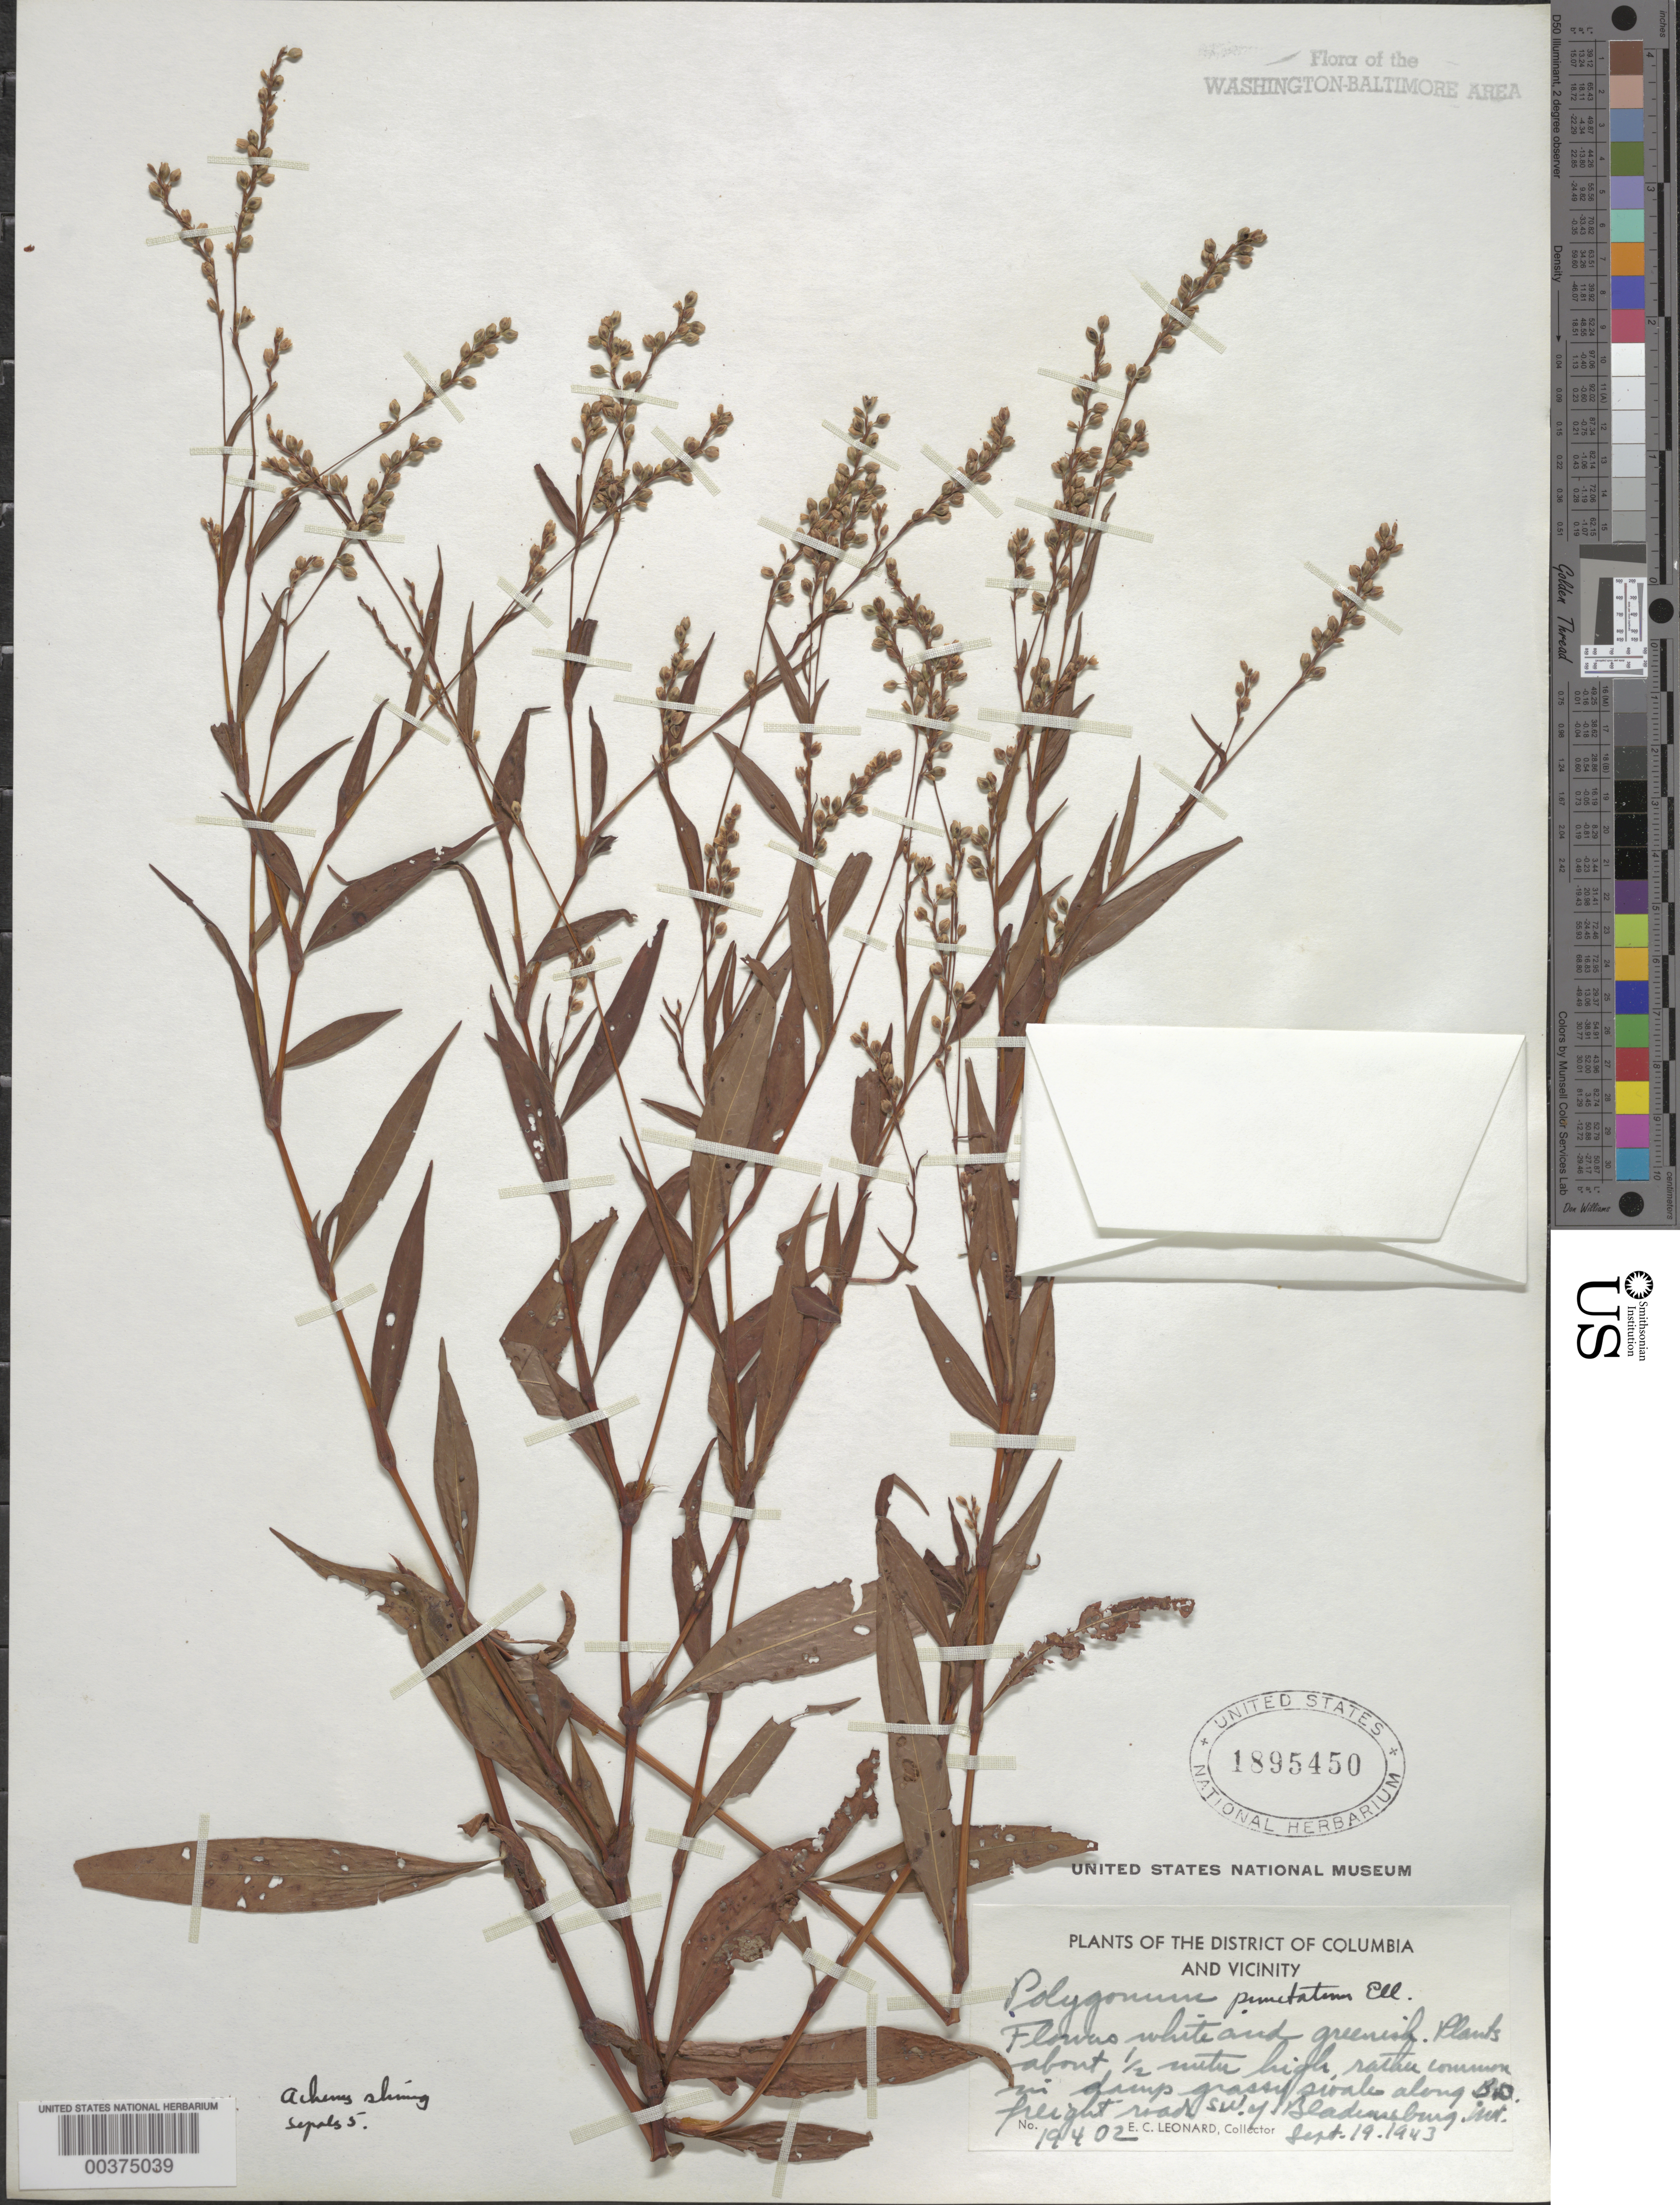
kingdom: Plantae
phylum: Tracheophyta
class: Magnoliopsida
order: Caryophyllales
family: Polygonaceae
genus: Persicaria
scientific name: Persicaria punctata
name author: (Elliott) Small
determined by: Atha, D. E.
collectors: E. C. Leonard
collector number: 19402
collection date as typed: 19 Sep 1943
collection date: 1943-09-19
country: United States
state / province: Maryland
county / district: Prince George's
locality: Southwest of Bladensburg, railroad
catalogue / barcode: US 1895450